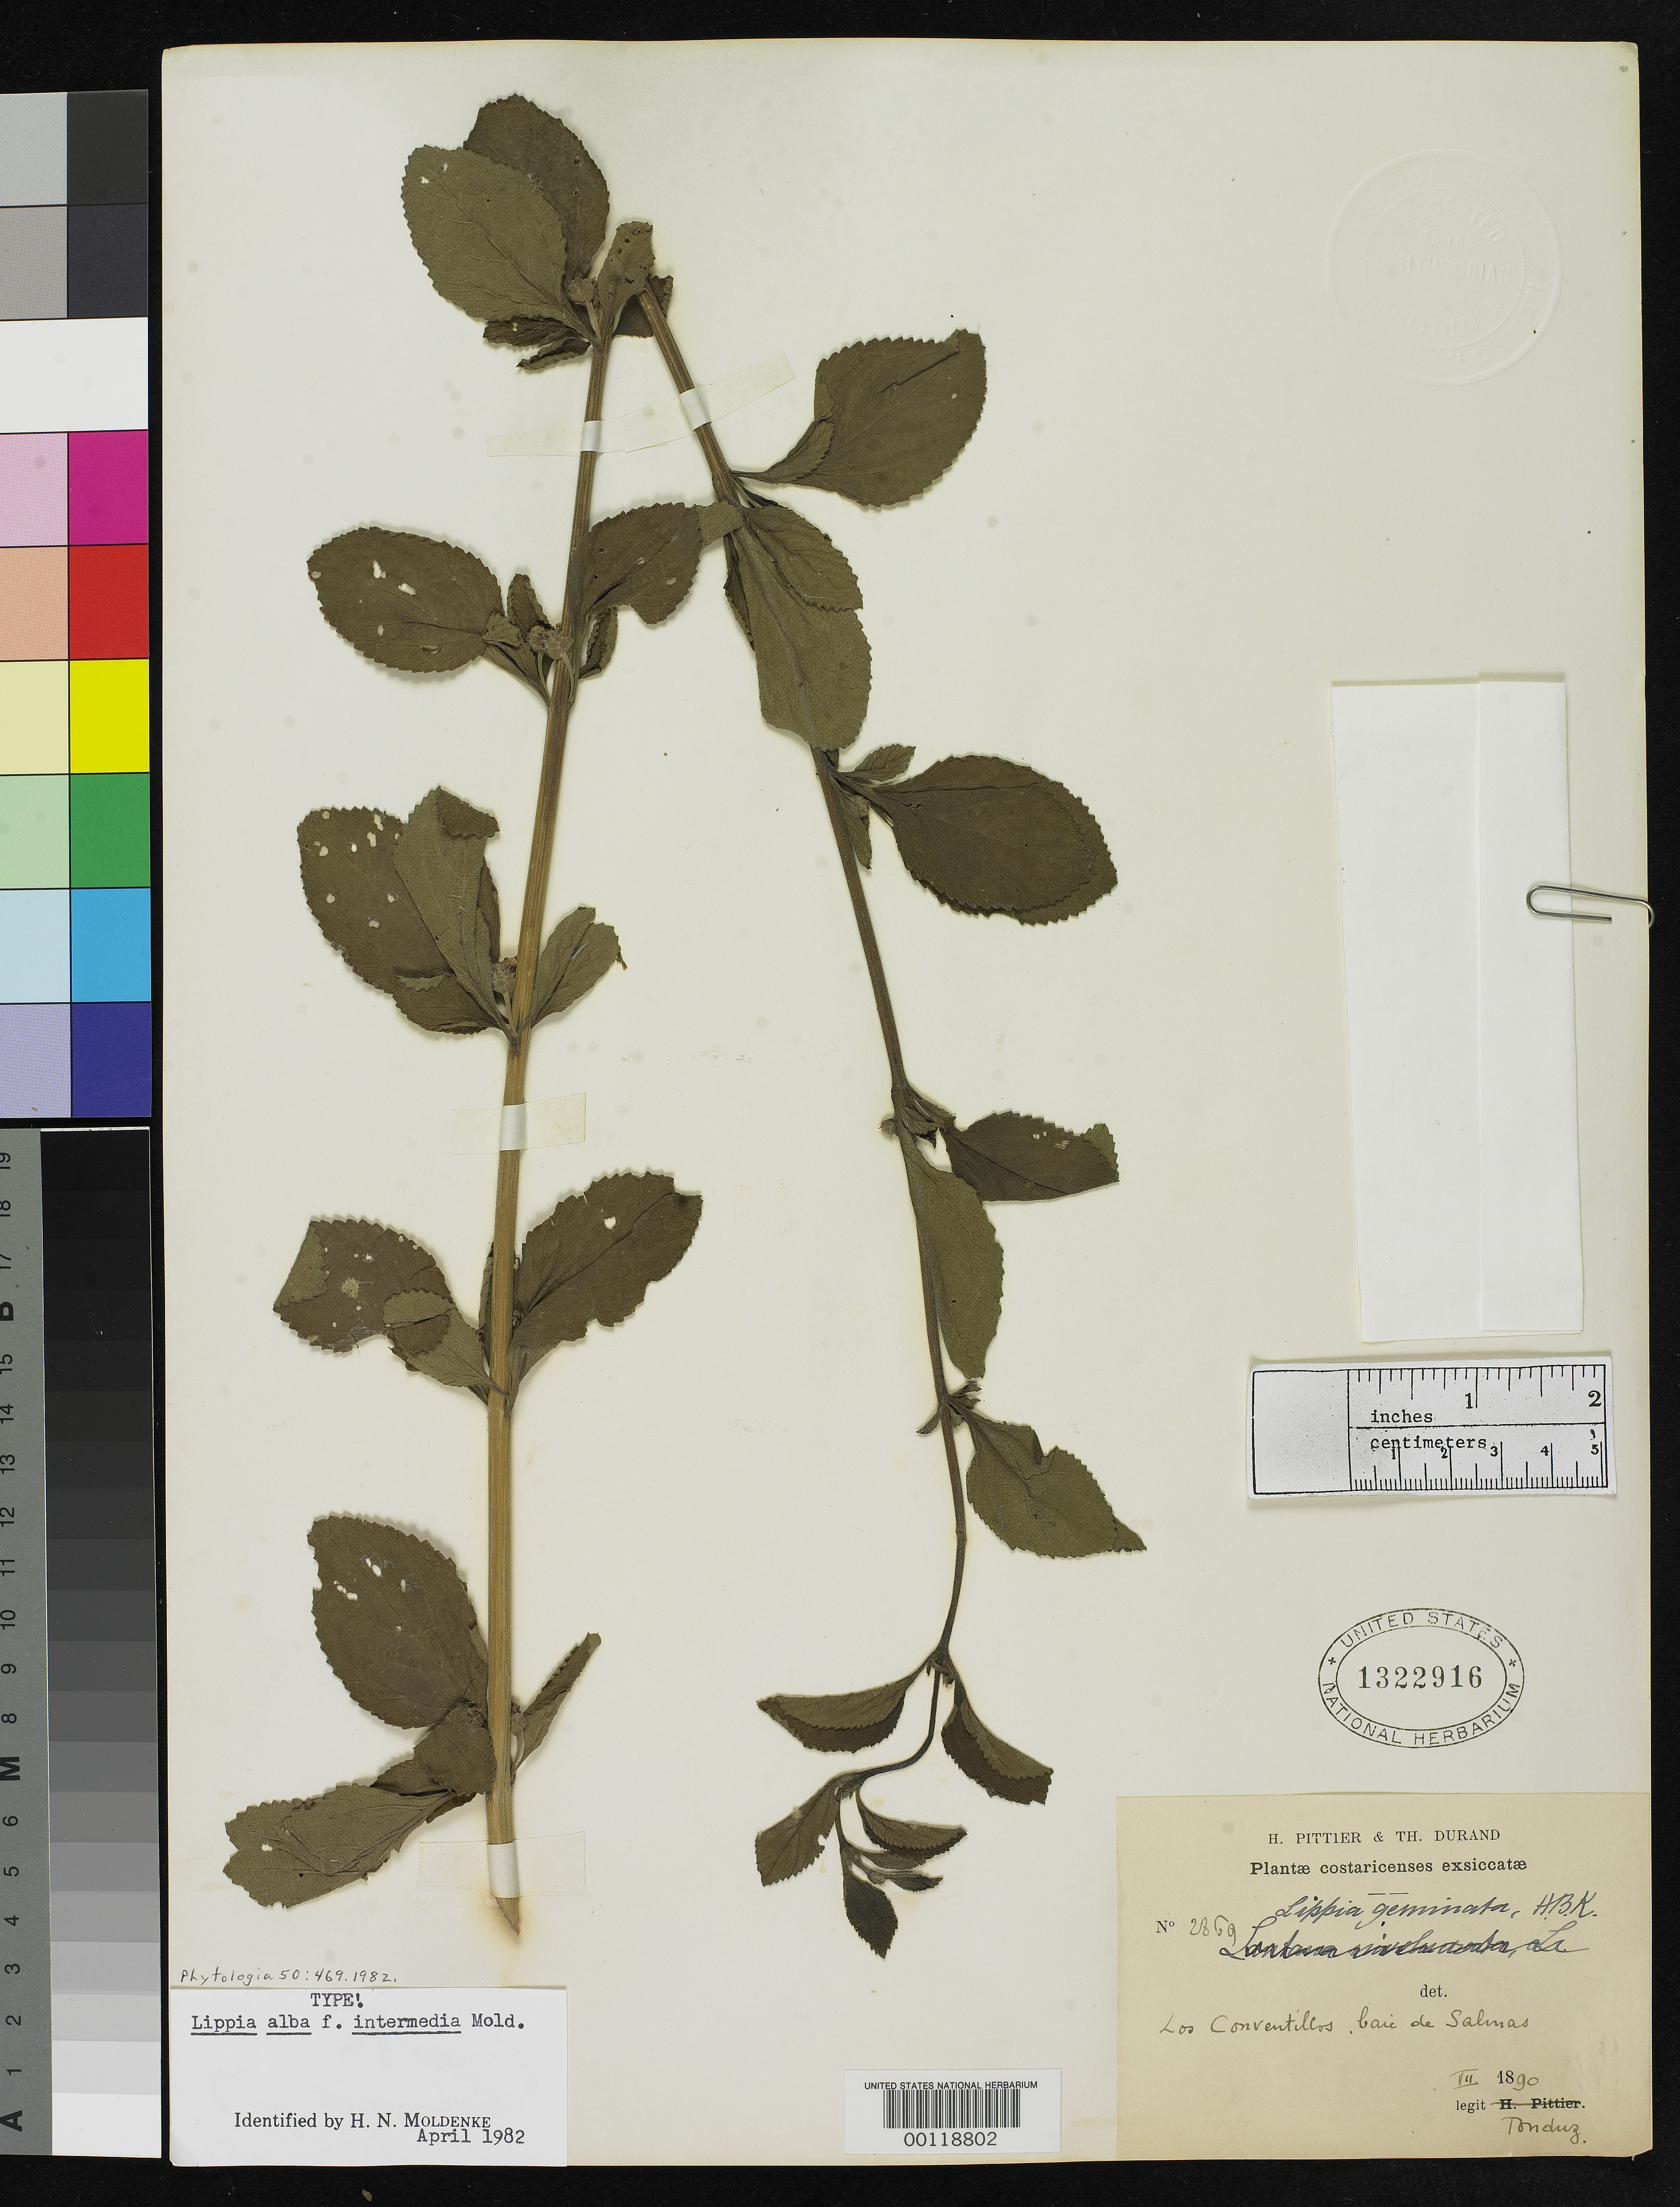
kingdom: Plantae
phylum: Tracheophyta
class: Magnoliopsida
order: Lamiales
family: Verbenaceae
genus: Lippia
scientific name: Lippia alba f. intermedia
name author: Moldenke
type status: Holotype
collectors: H. F. Pittier & T. Durand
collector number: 2869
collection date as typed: Jul 1890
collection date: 1890-07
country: Costa Rica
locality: Los Conventillos bai de Salmas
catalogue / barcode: US 1322916